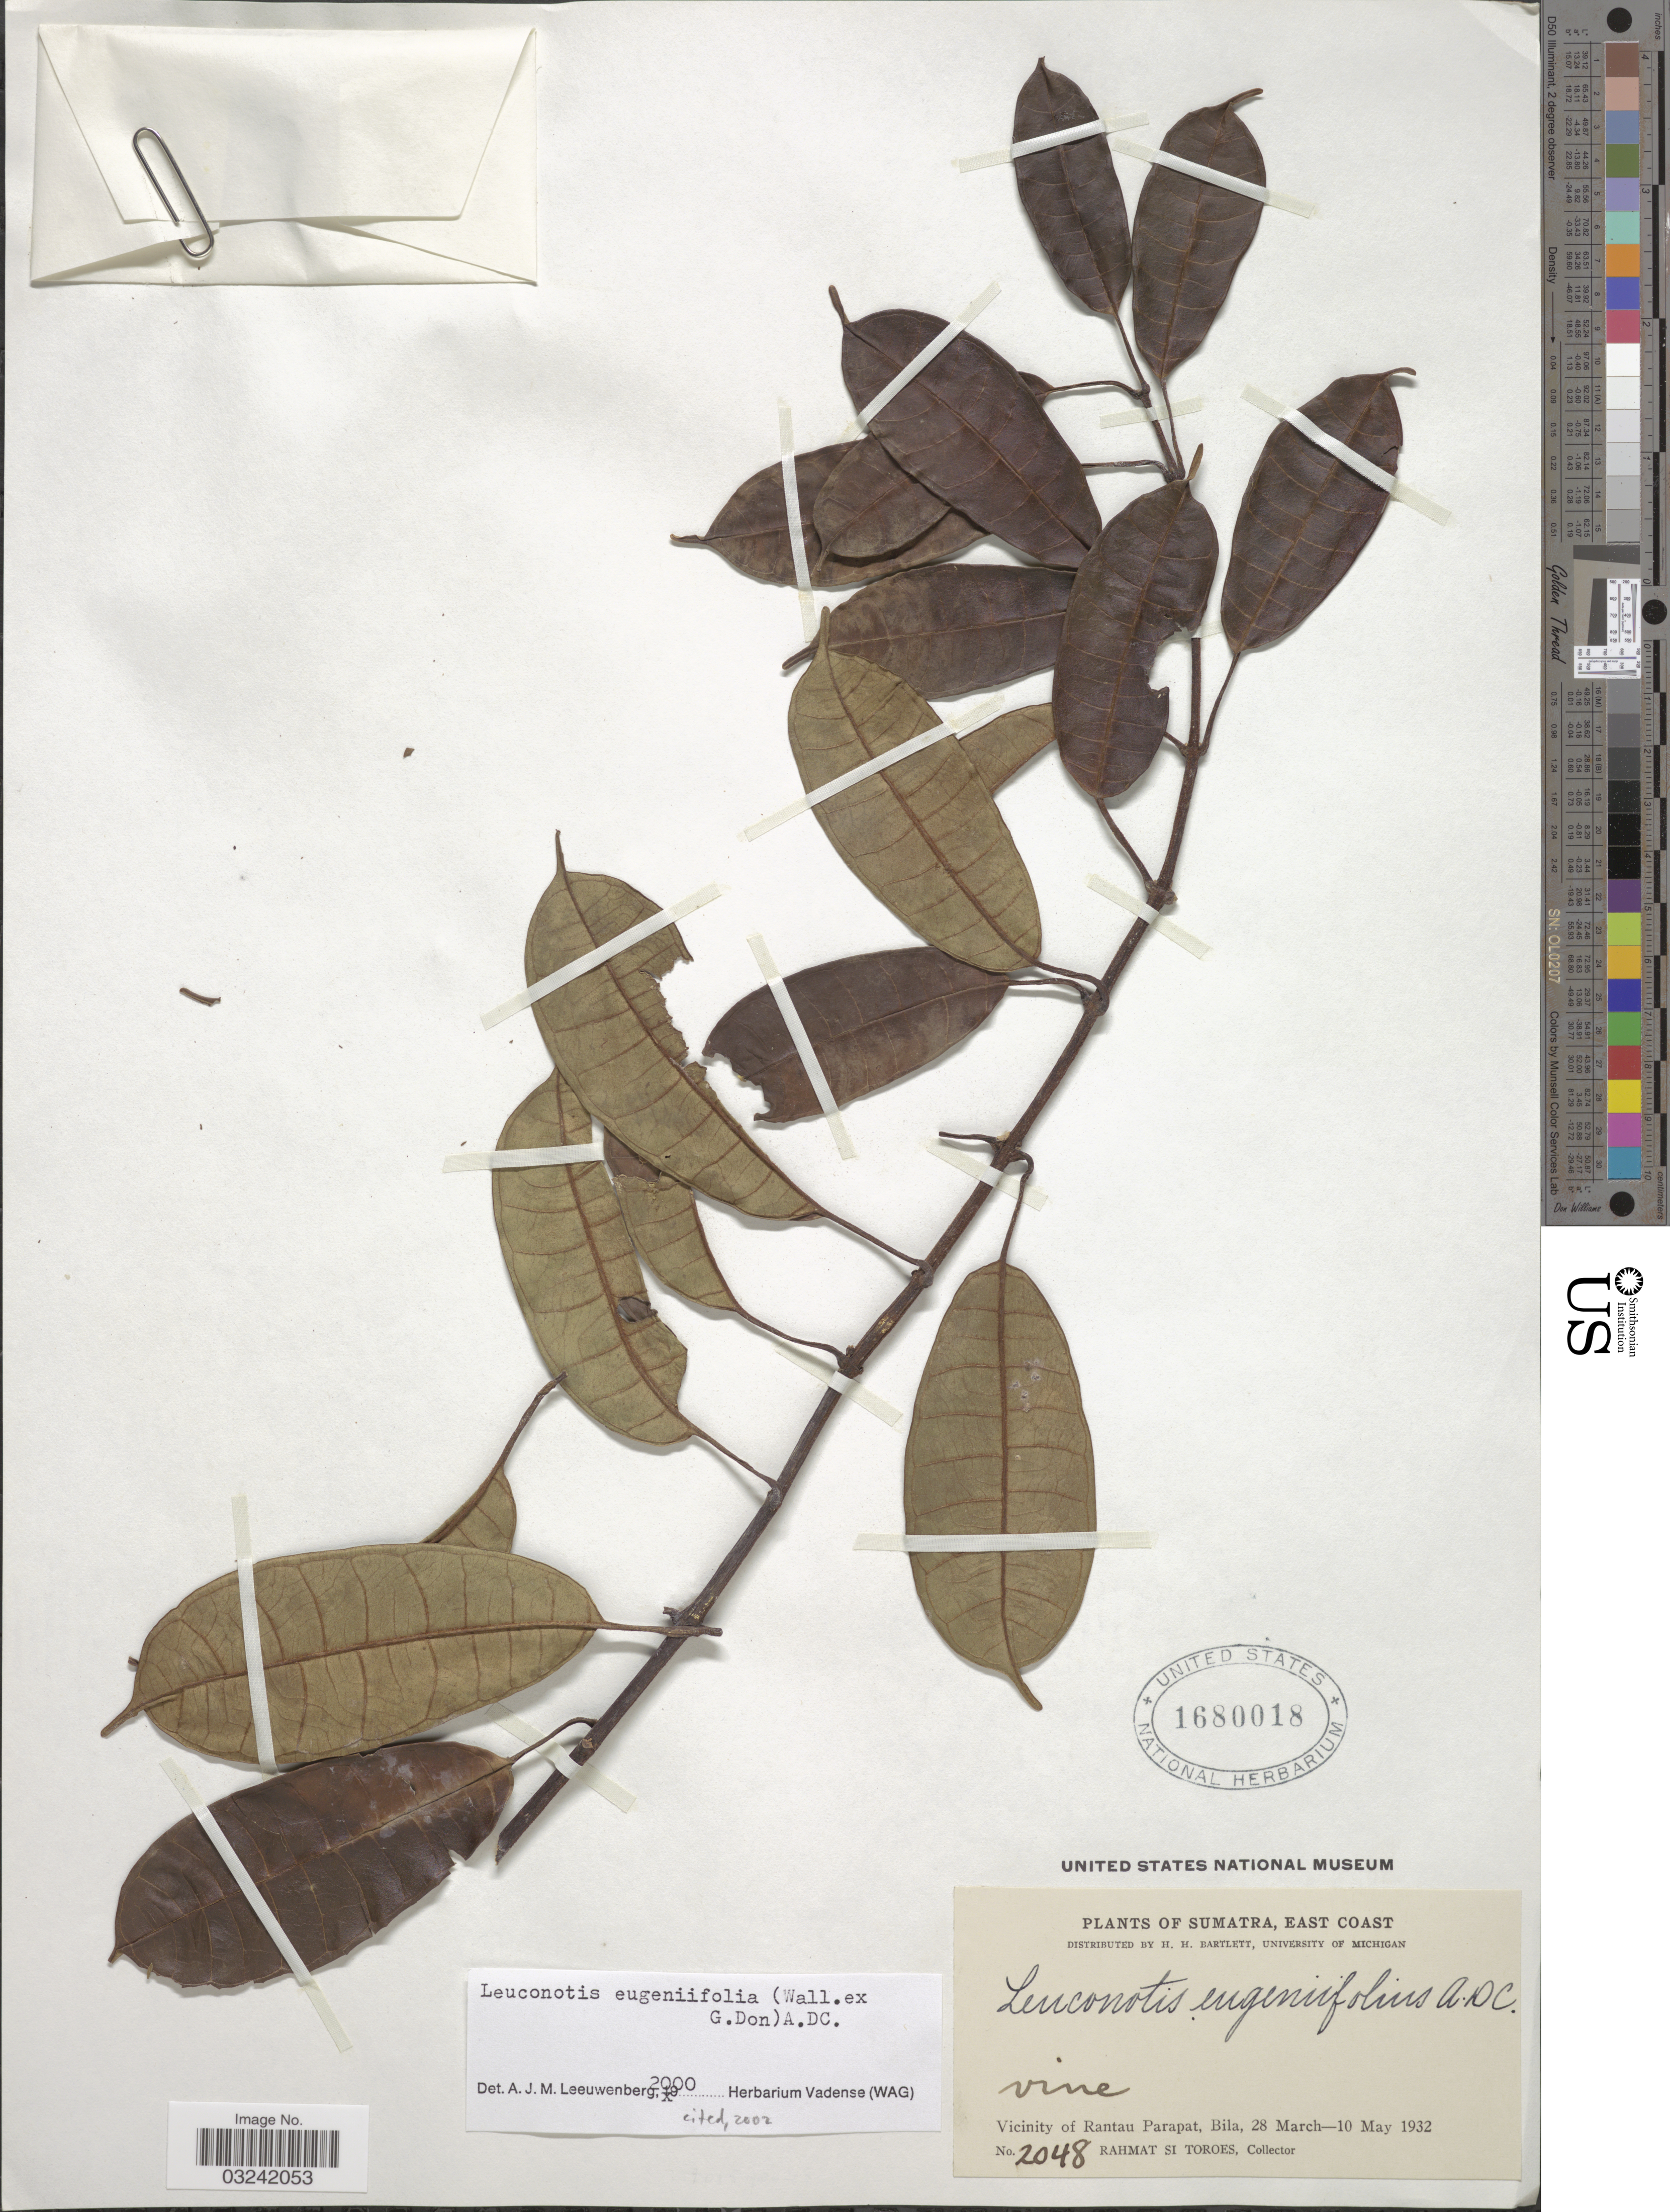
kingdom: Plantae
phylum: Tracheophyta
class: Magnoliopsida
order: Gentianales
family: Apocynaceae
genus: Leuconotis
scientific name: Leuconotis eugeniifolius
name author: DC.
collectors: Rahmat Si Boeea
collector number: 2048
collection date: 1931-03-28/1932-05-10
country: Indonesia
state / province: Sumatra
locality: Sumatra, East Coast, Vicinity of Rantau Parapat, Bila.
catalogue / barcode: US 1680018